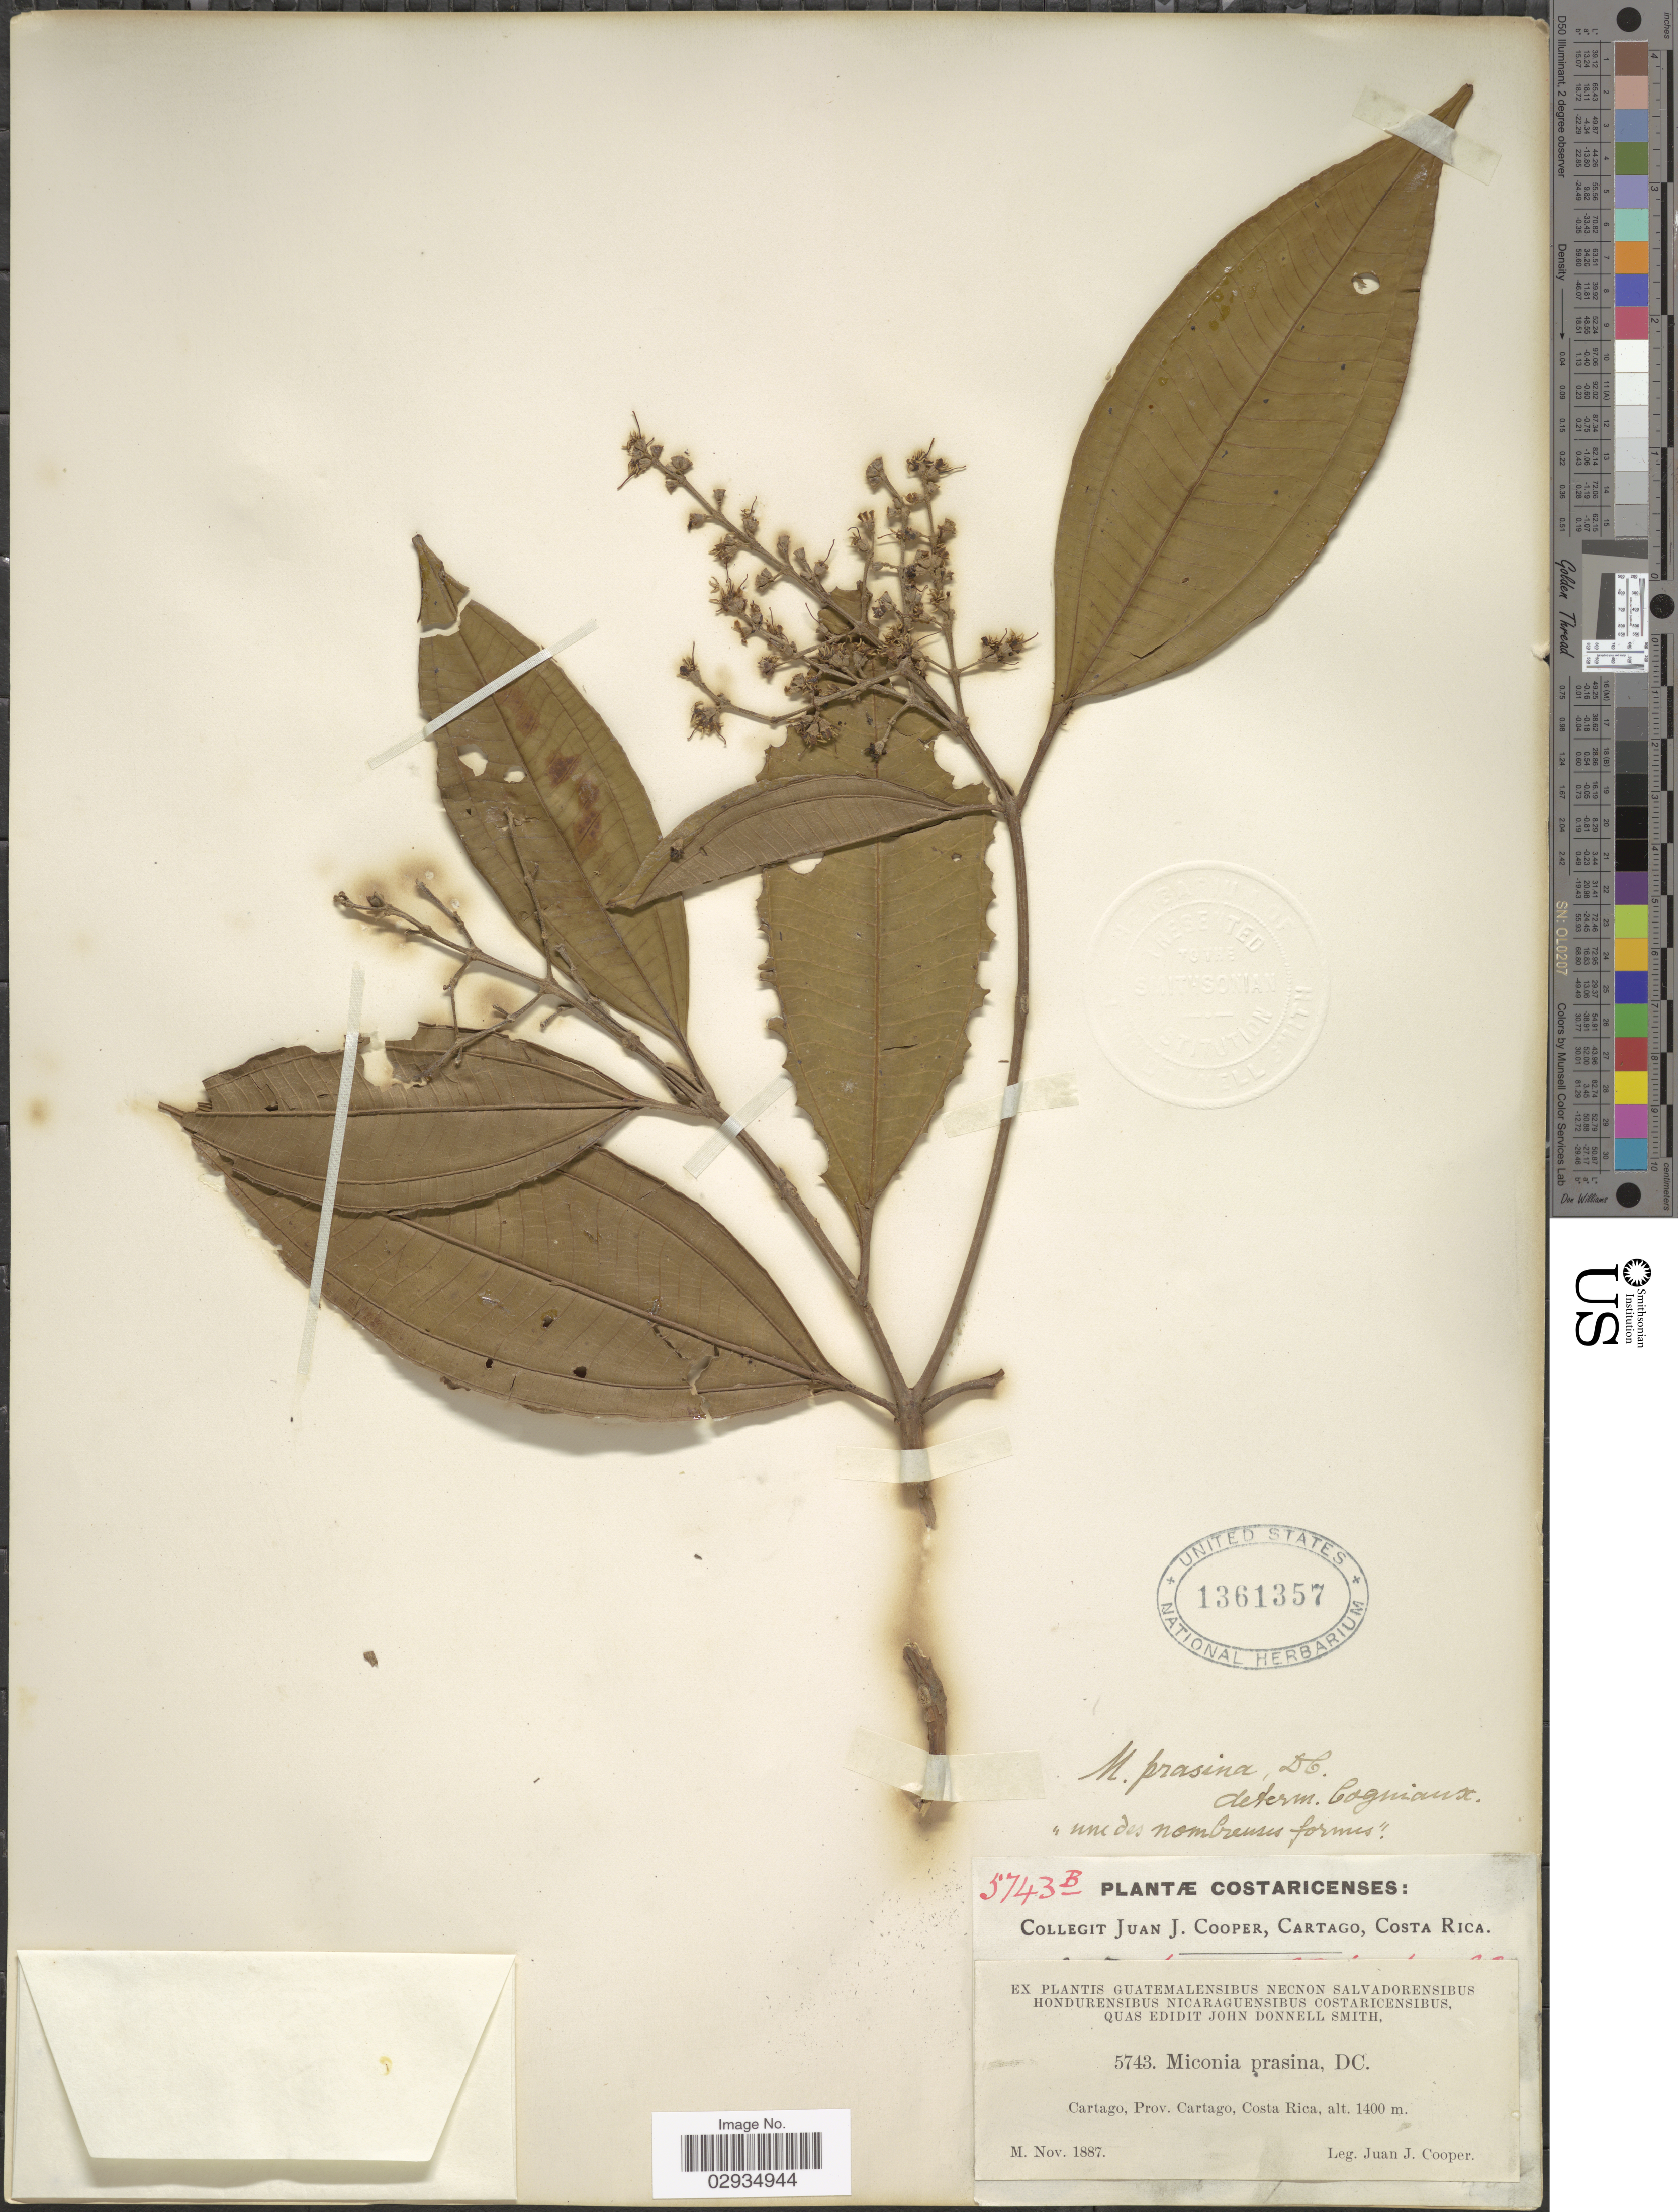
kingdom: Plantae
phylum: Tracheophyta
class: Magnoliopsida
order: Myrtales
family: Melastomataceae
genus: Miconia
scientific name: Miconia lonchophylla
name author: Naudin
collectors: J. J. Cooper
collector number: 5743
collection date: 1887-11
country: Costa Rica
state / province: Cartago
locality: Cartago.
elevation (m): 1400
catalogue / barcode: US 1361357